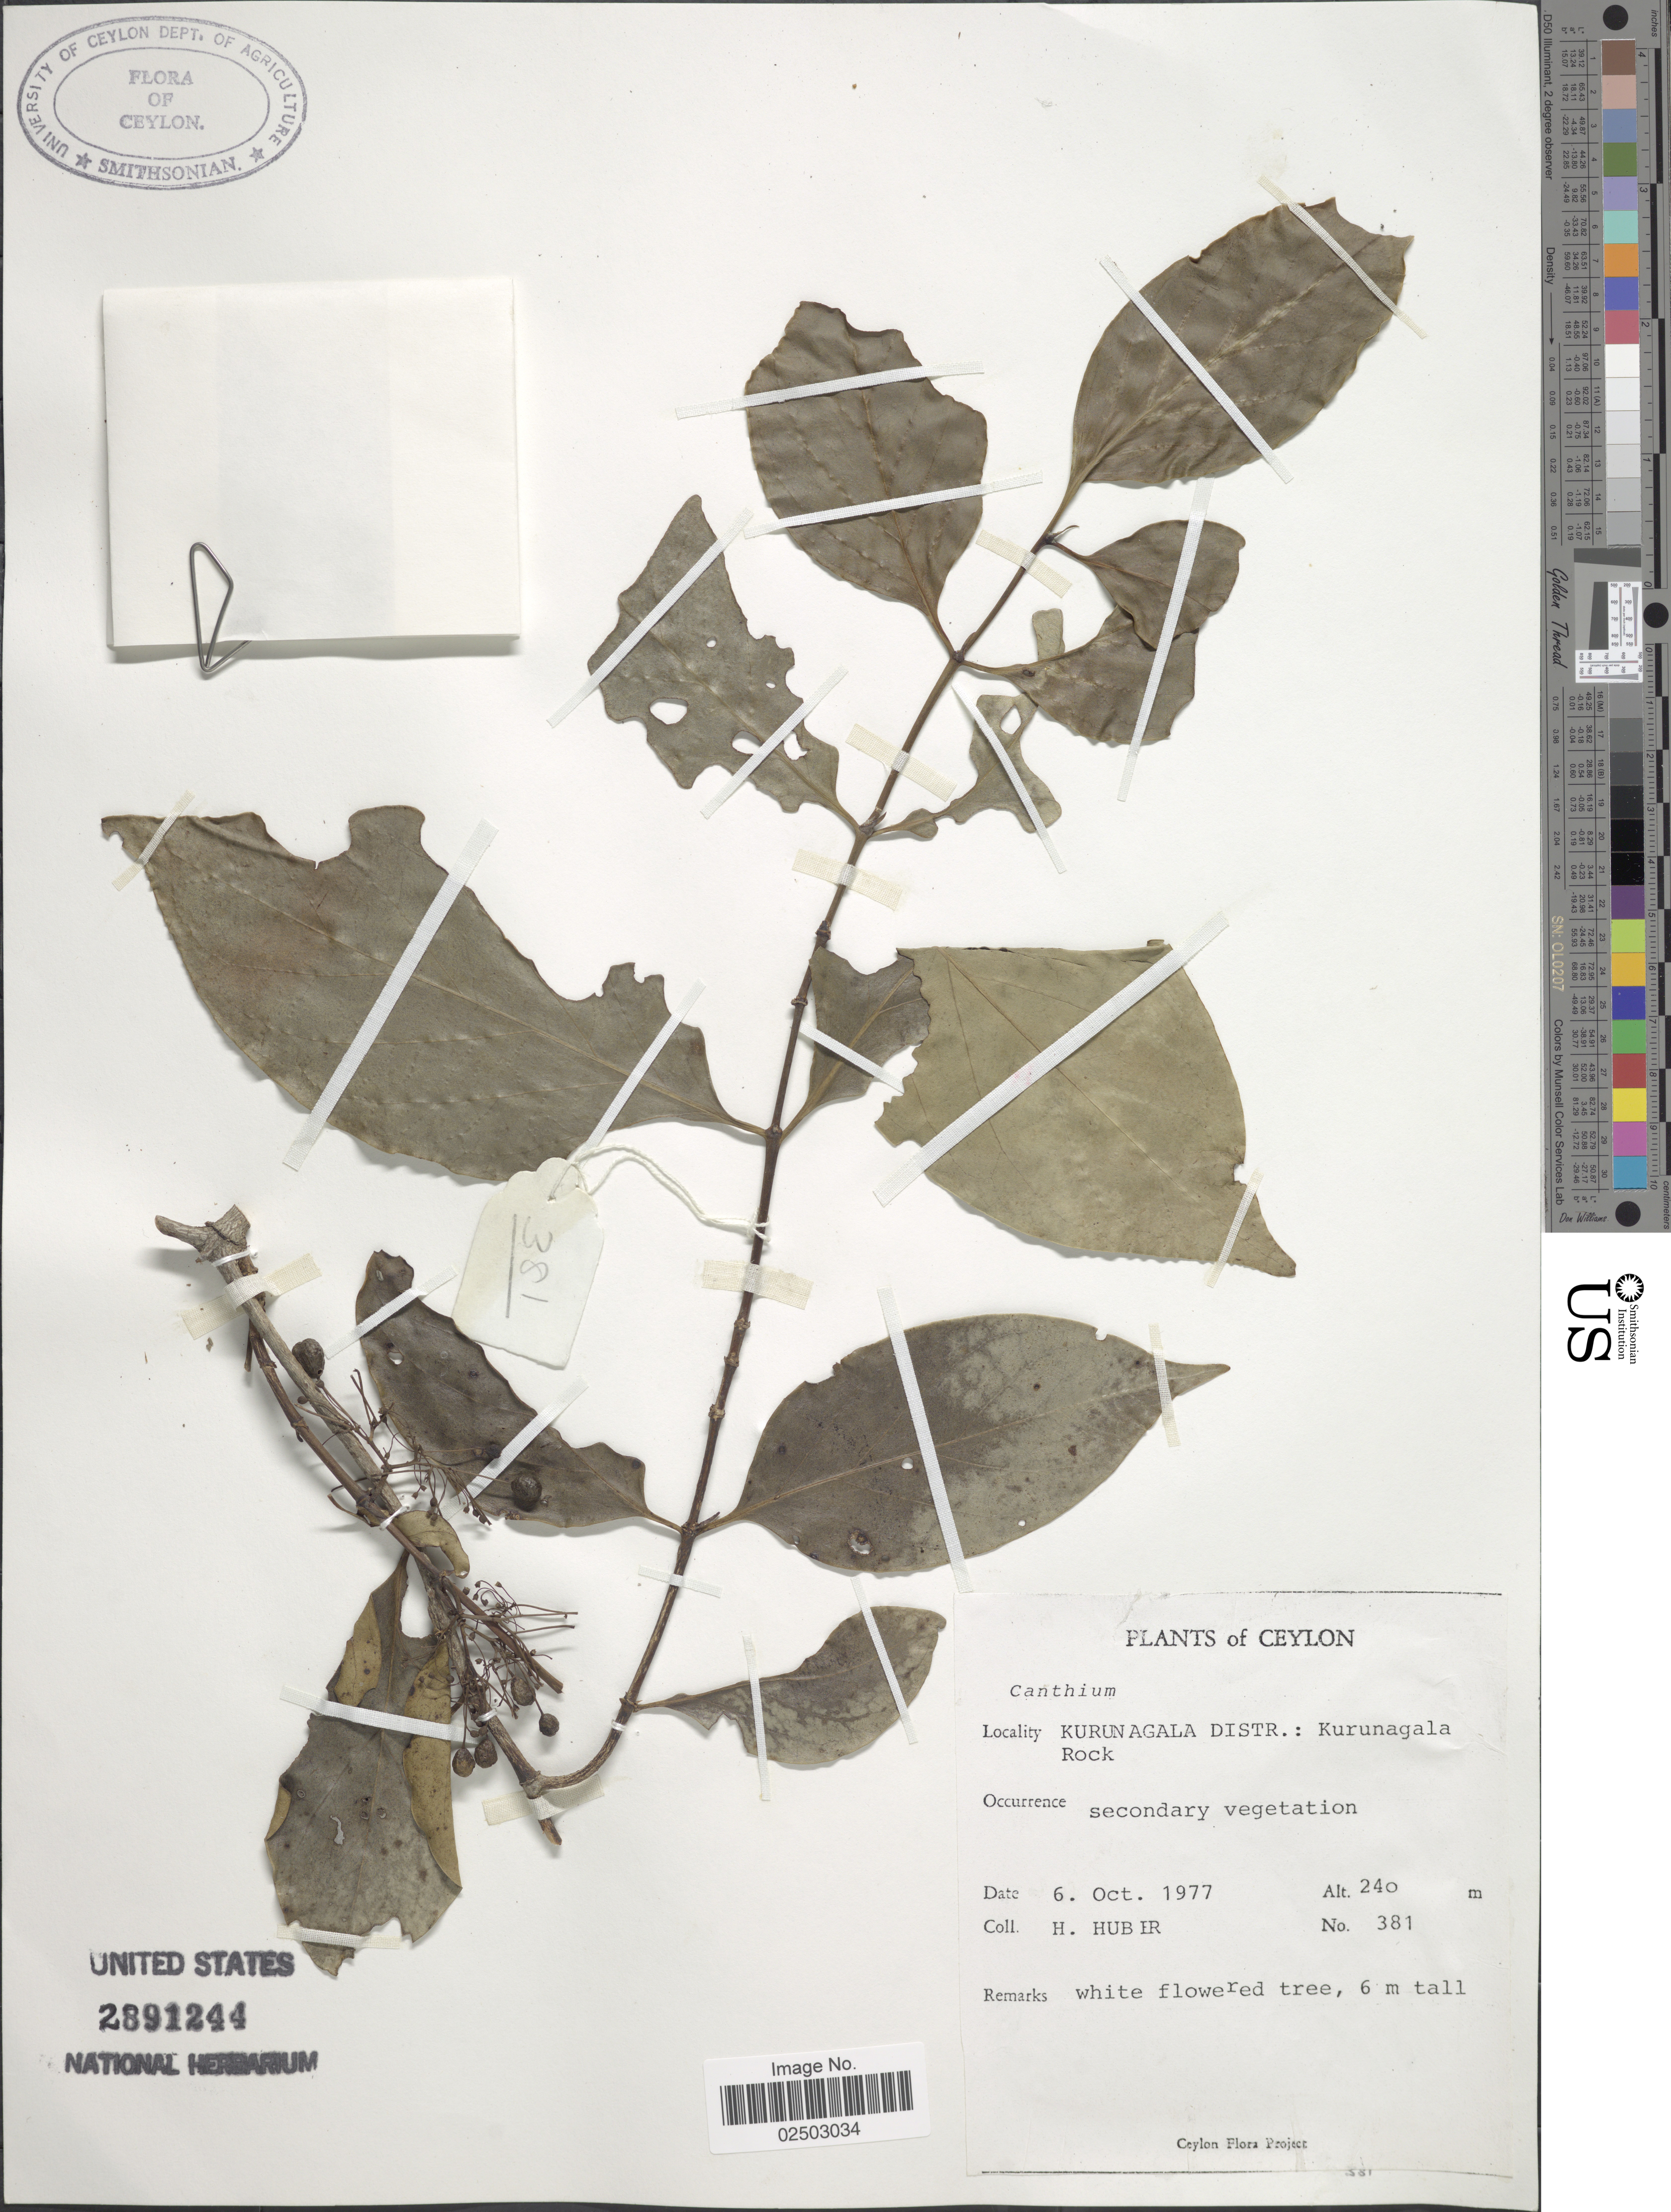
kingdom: Plantae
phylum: Tracheophyta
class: Magnoliopsida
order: Gentianales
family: Rubiaceae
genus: Bridsonia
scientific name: Bridsonia chamaedendrum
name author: (Kuntze) Verstraete & A.E. van Wyk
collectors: H. Huber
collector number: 381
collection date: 1977-10-06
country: Sri Lanka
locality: Ceylon, Kurunagala Distr.: Kurunagala Rocks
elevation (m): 240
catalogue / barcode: US 2891244